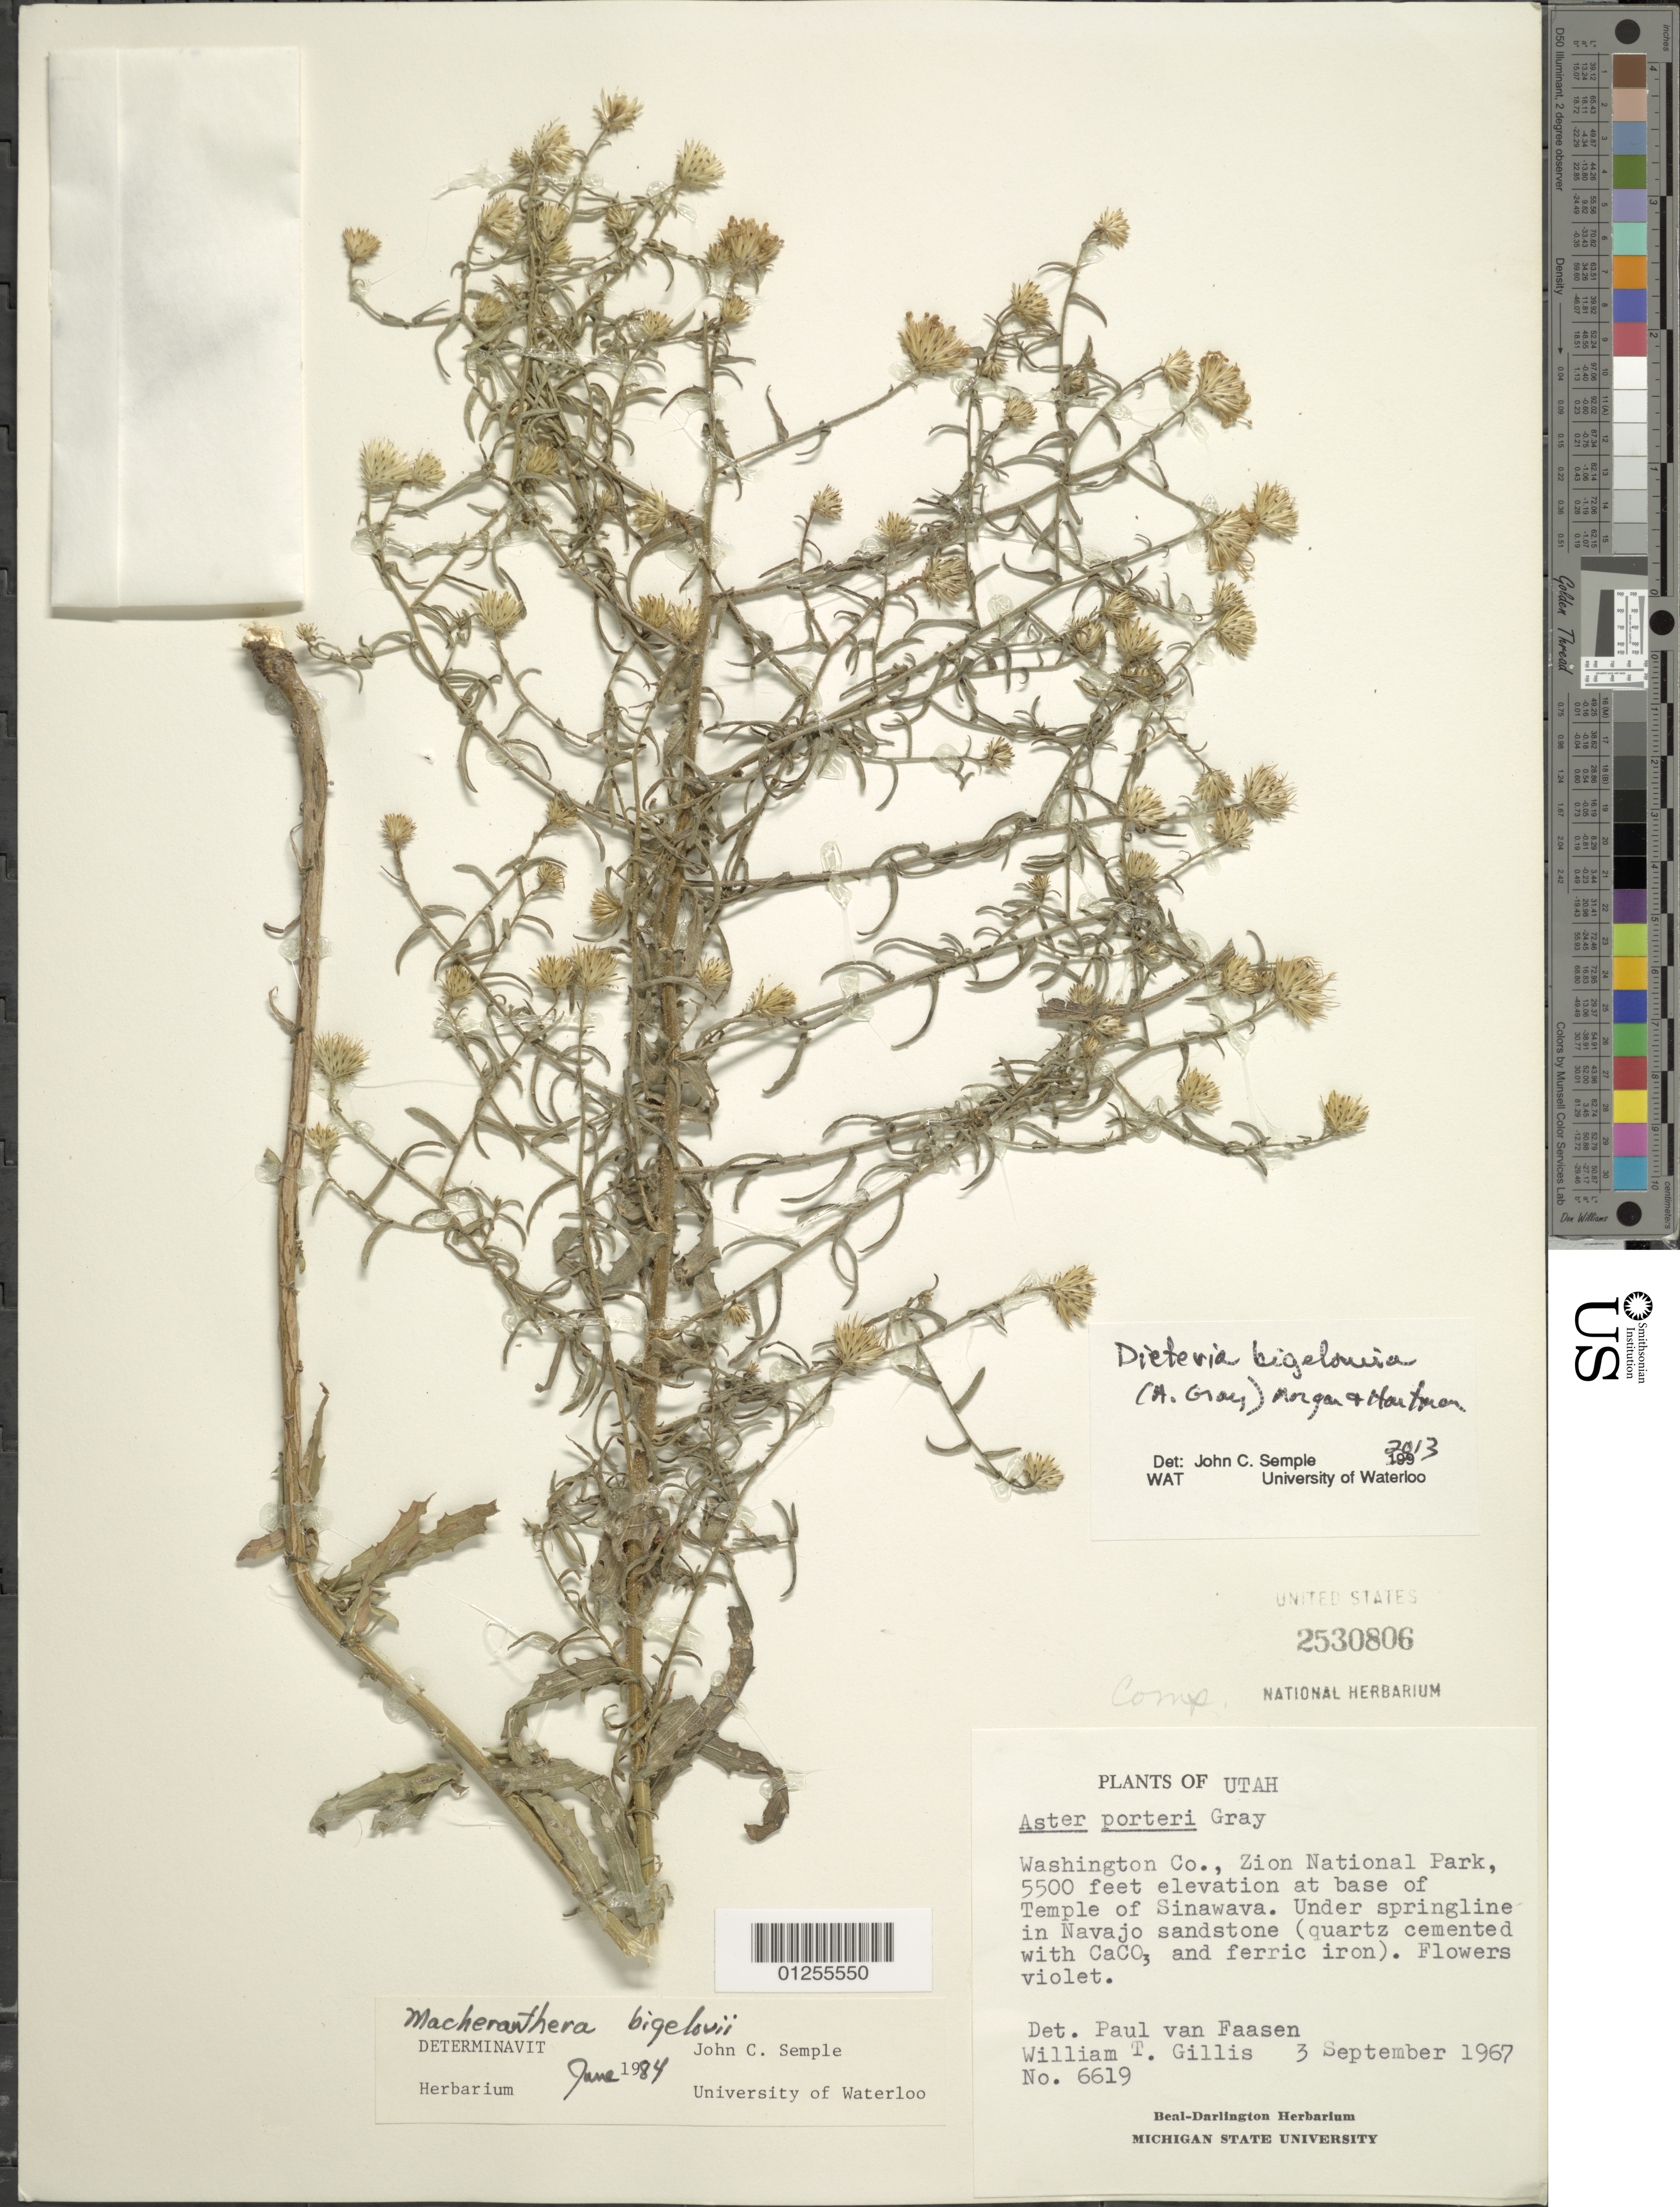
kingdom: Plantae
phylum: Tracheophyta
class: Magnoliopsida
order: Asterales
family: Asteraceae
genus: Machaeranthera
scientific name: Machaeranthera bigelovii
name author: (A. Gray) Greene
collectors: W. T. Gillis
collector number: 6619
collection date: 1967-09-03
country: United States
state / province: Utah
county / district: Washington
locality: Zion National Park at base of Temple of Sinawava.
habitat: under springline in Navajo sandstone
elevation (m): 1676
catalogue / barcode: US 2530806